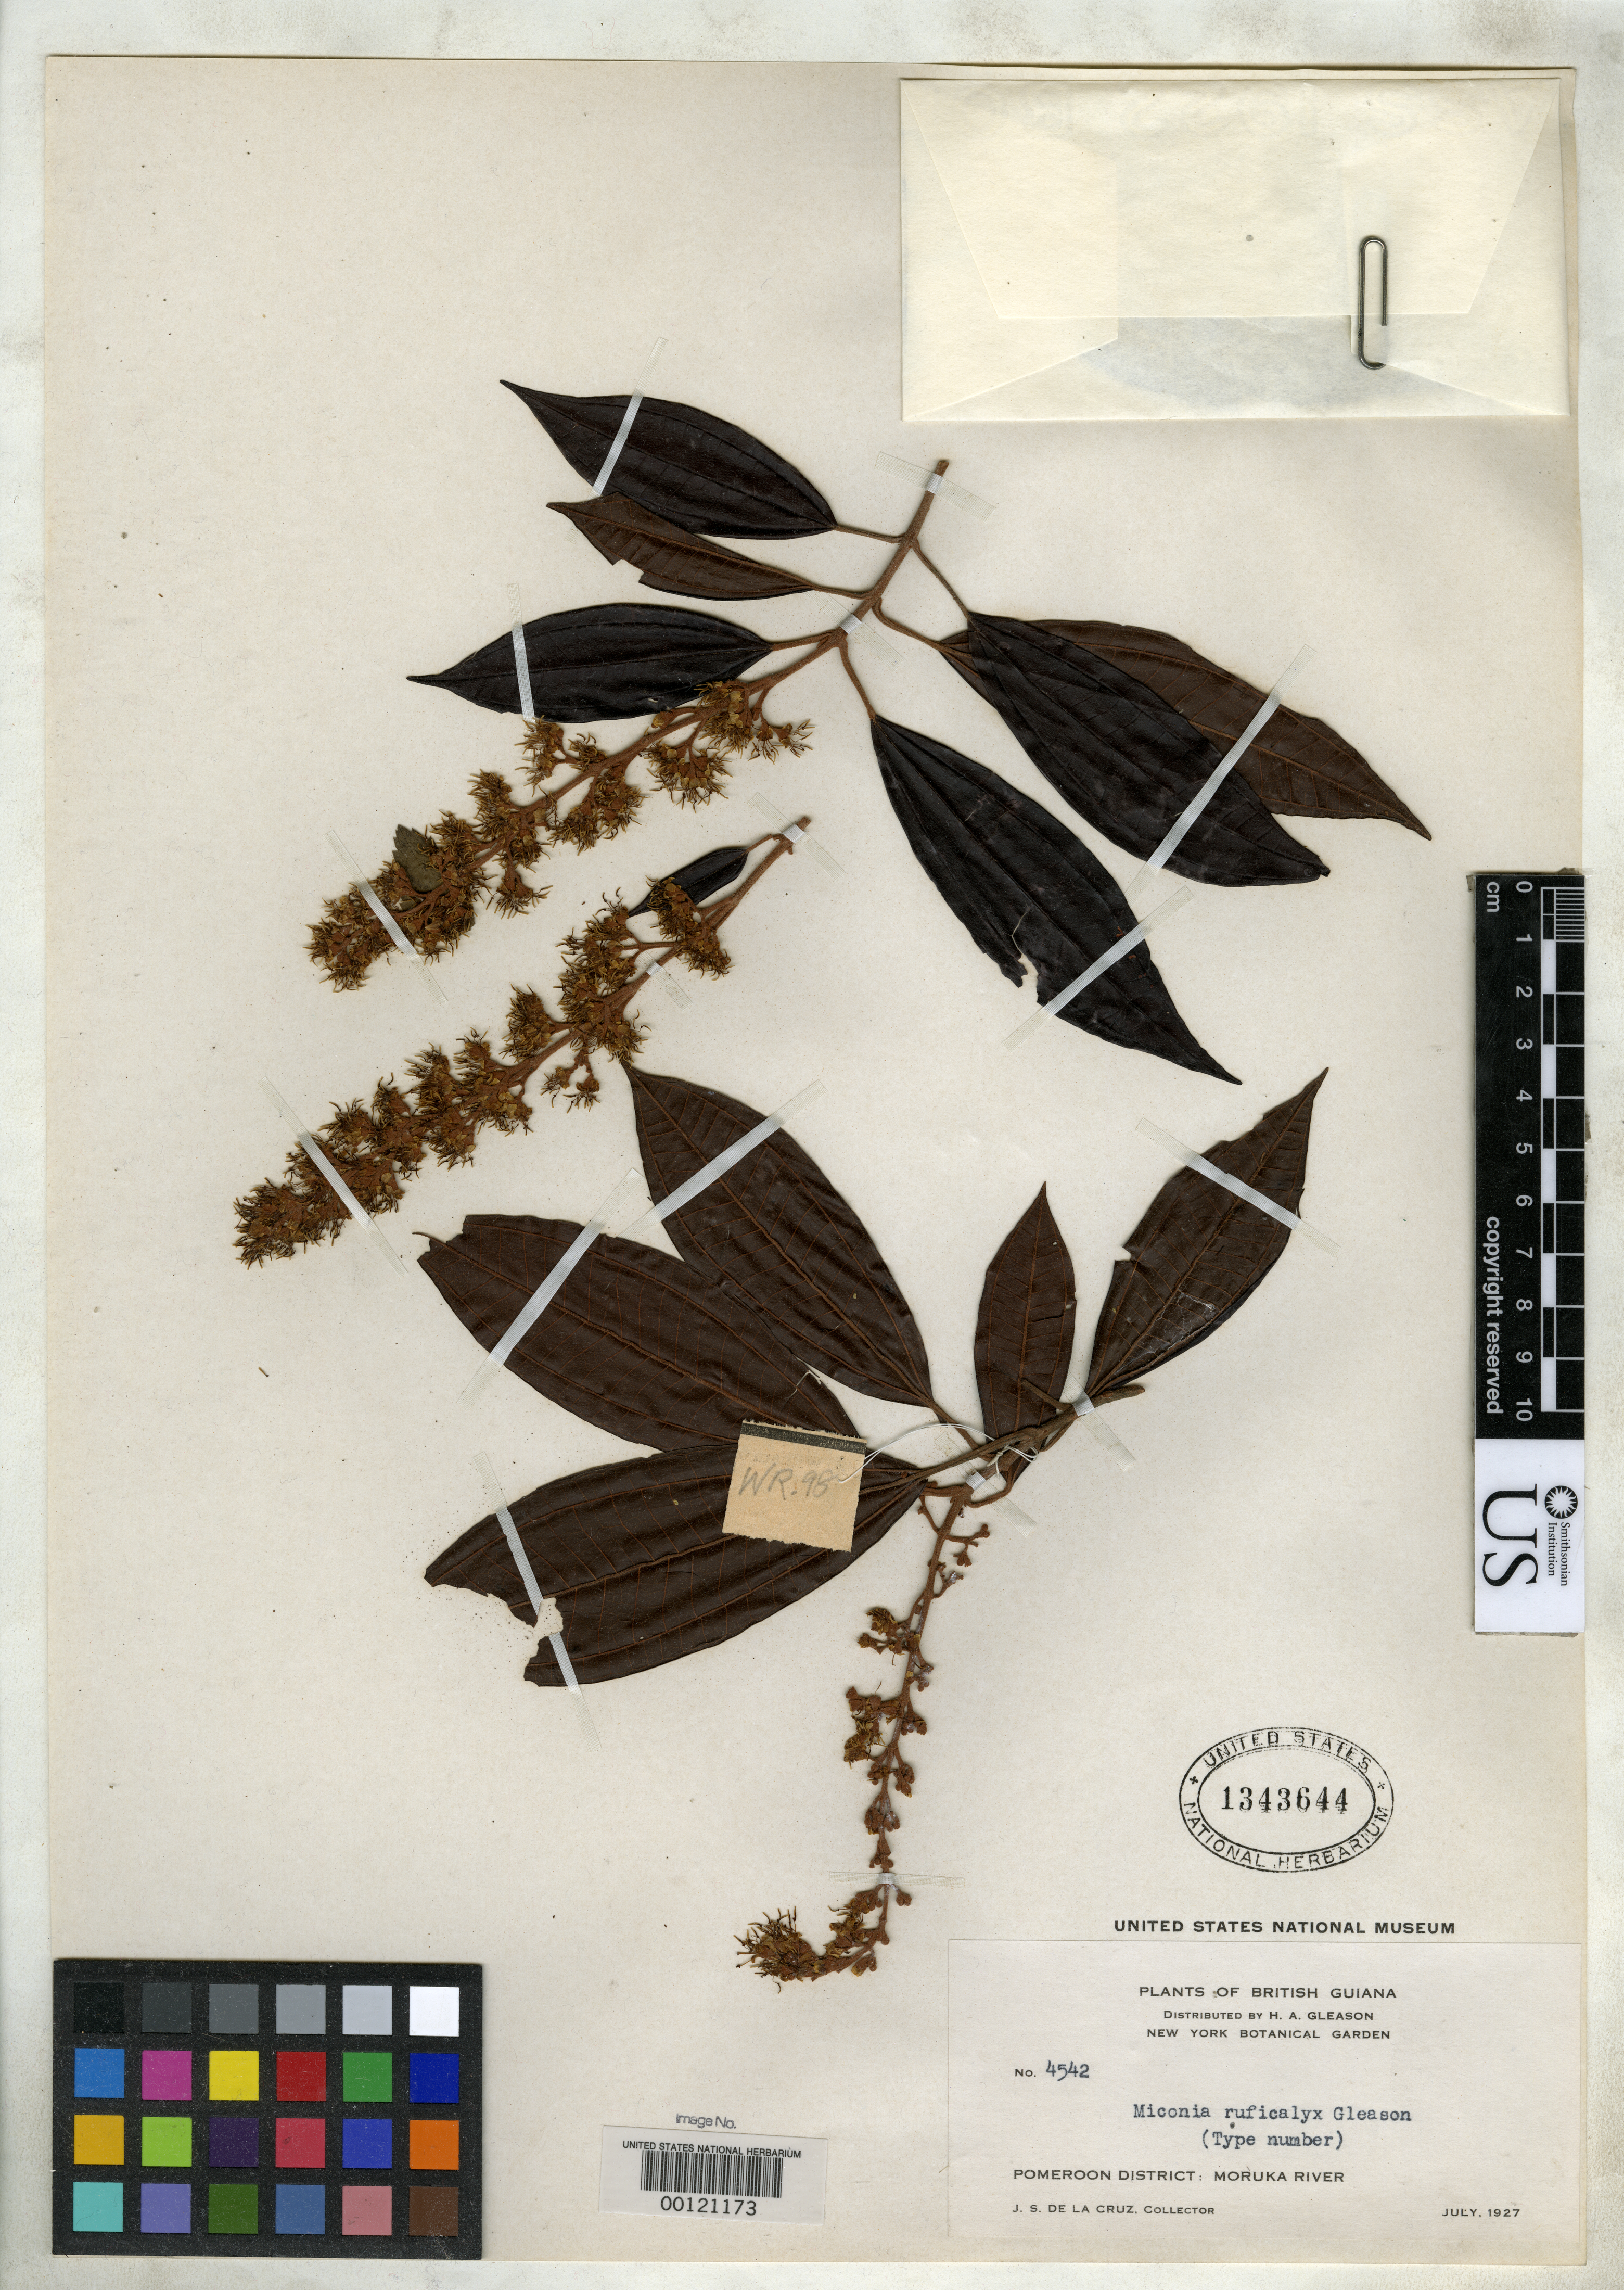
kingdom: Plantae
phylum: Tracheophyta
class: Magnoliopsida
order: Myrtales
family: Melastomataceae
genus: Miconia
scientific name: Miconia ruficalyx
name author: Gleason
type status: Isotype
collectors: J. S. de la Cruz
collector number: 4542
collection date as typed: Jul 1927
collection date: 1927-07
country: Guyana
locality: Pomeroon District, Moruka River.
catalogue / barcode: US 1343644